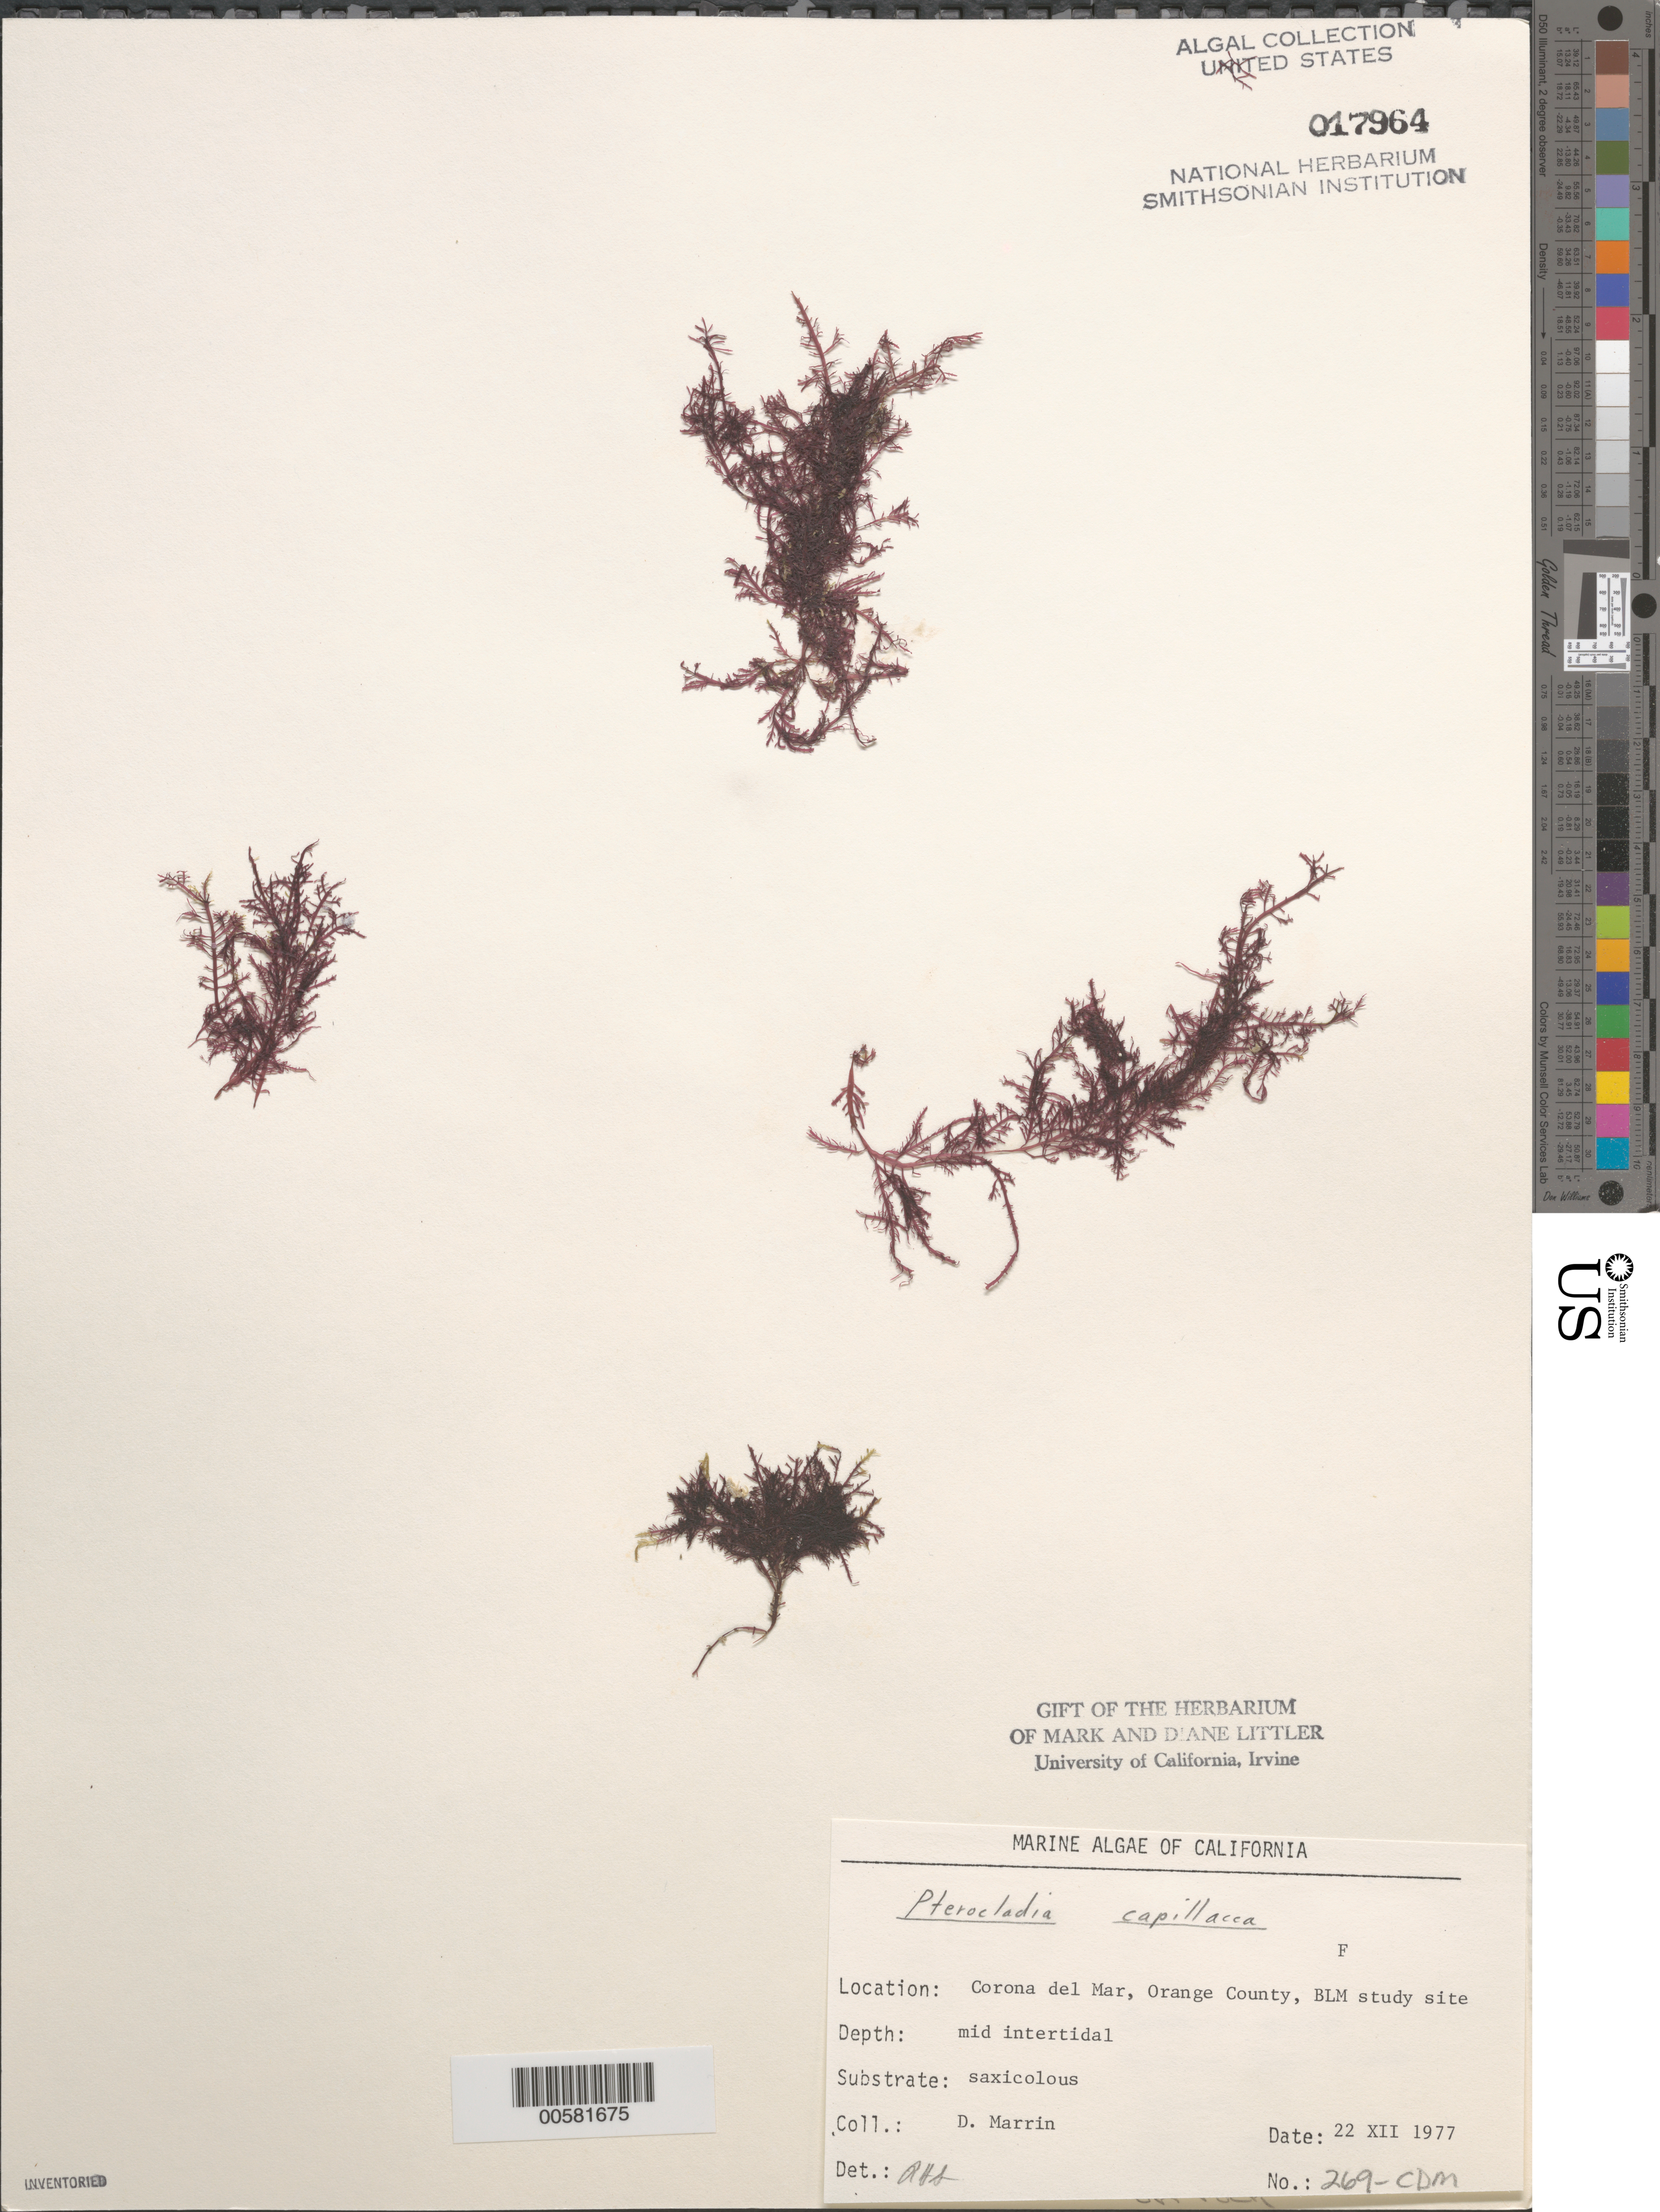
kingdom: Plantae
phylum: Rhodophyta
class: Florideophyceae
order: Gelidiales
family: Pterocladiaceae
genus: Pterocladia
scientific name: Pterocladia capillacea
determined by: Sims, Robert H.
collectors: D. Marrin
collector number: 269-cdm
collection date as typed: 22 Dec 1977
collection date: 1977-12-22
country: United States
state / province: California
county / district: Orange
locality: Corona del Mar, mouth of Morning Canyon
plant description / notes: BLM-SOCALBIGHT Rocky Intertidal Survey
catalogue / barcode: US 17964